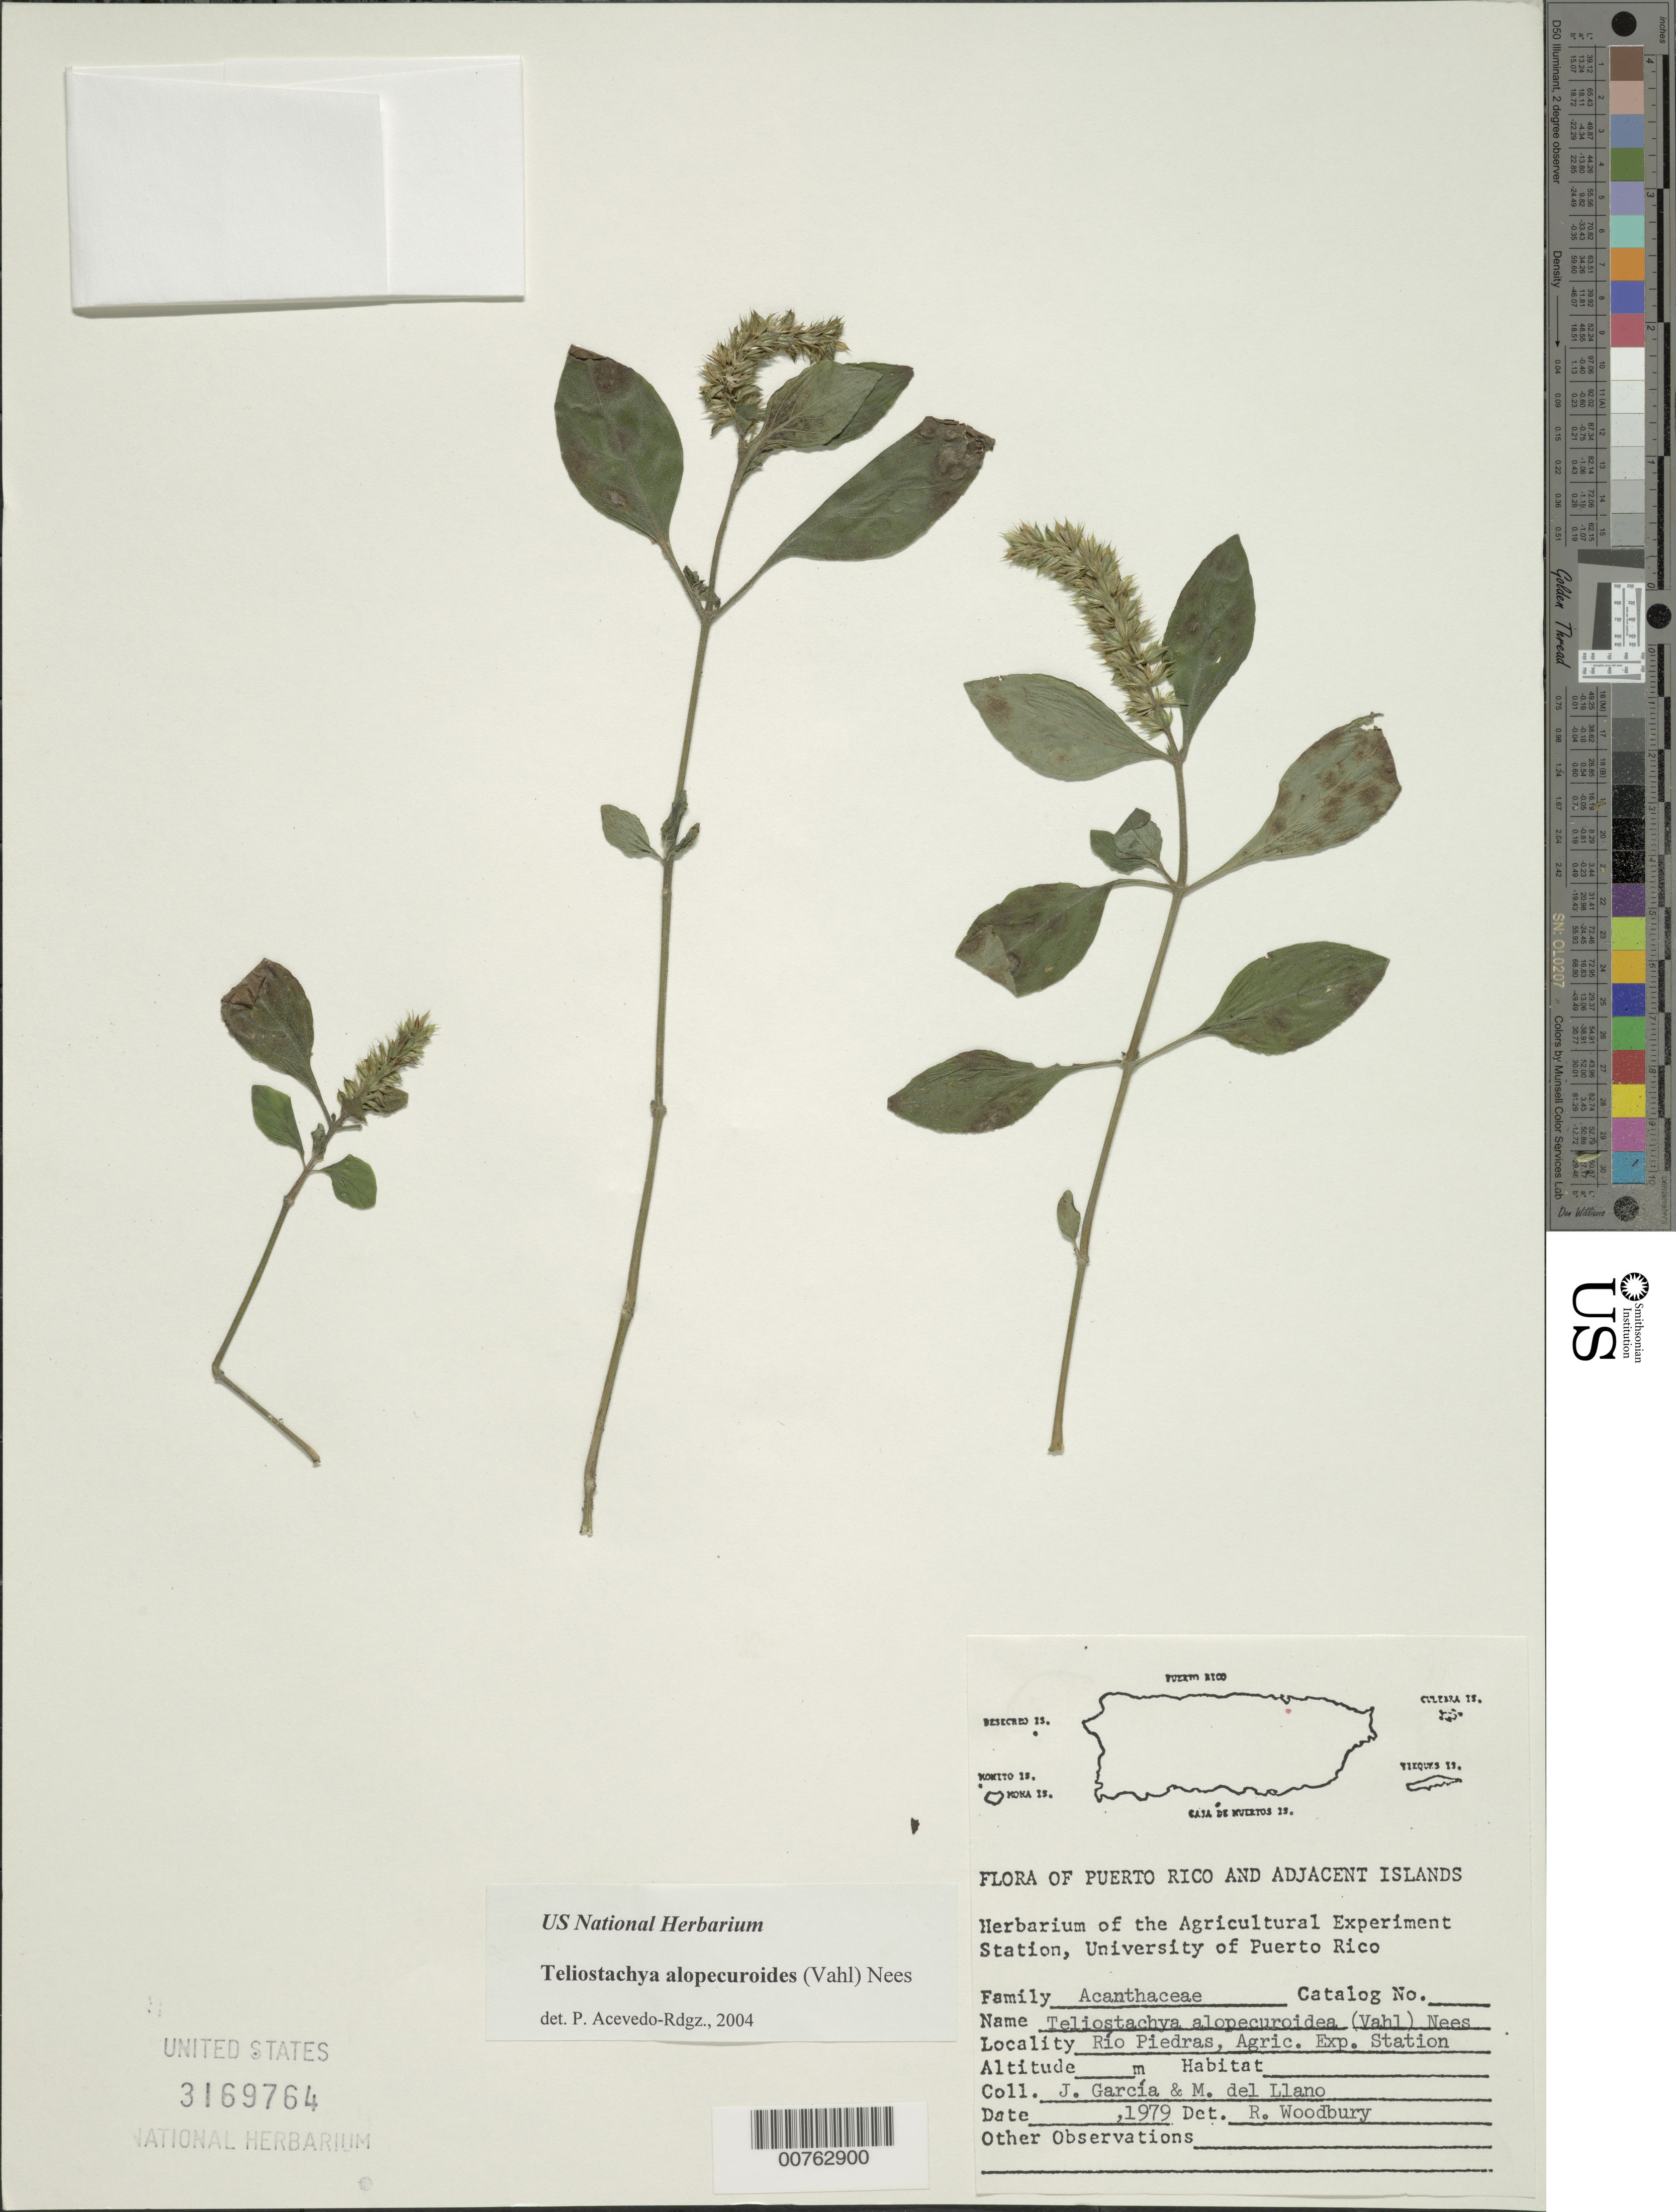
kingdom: Plantae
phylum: Tracheophyta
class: Magnoliopsida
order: Lamiales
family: Acanthaceae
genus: Teliostachya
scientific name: Teliostachya alopecuroidea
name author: (Vahl) Nees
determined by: Woodbury, R. O.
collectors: J. García & M. d. Llano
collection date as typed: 1979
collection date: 1979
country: Puerto Rico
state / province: San Juan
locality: Río Piedras, Agric. Exp. Station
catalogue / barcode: US 3169764